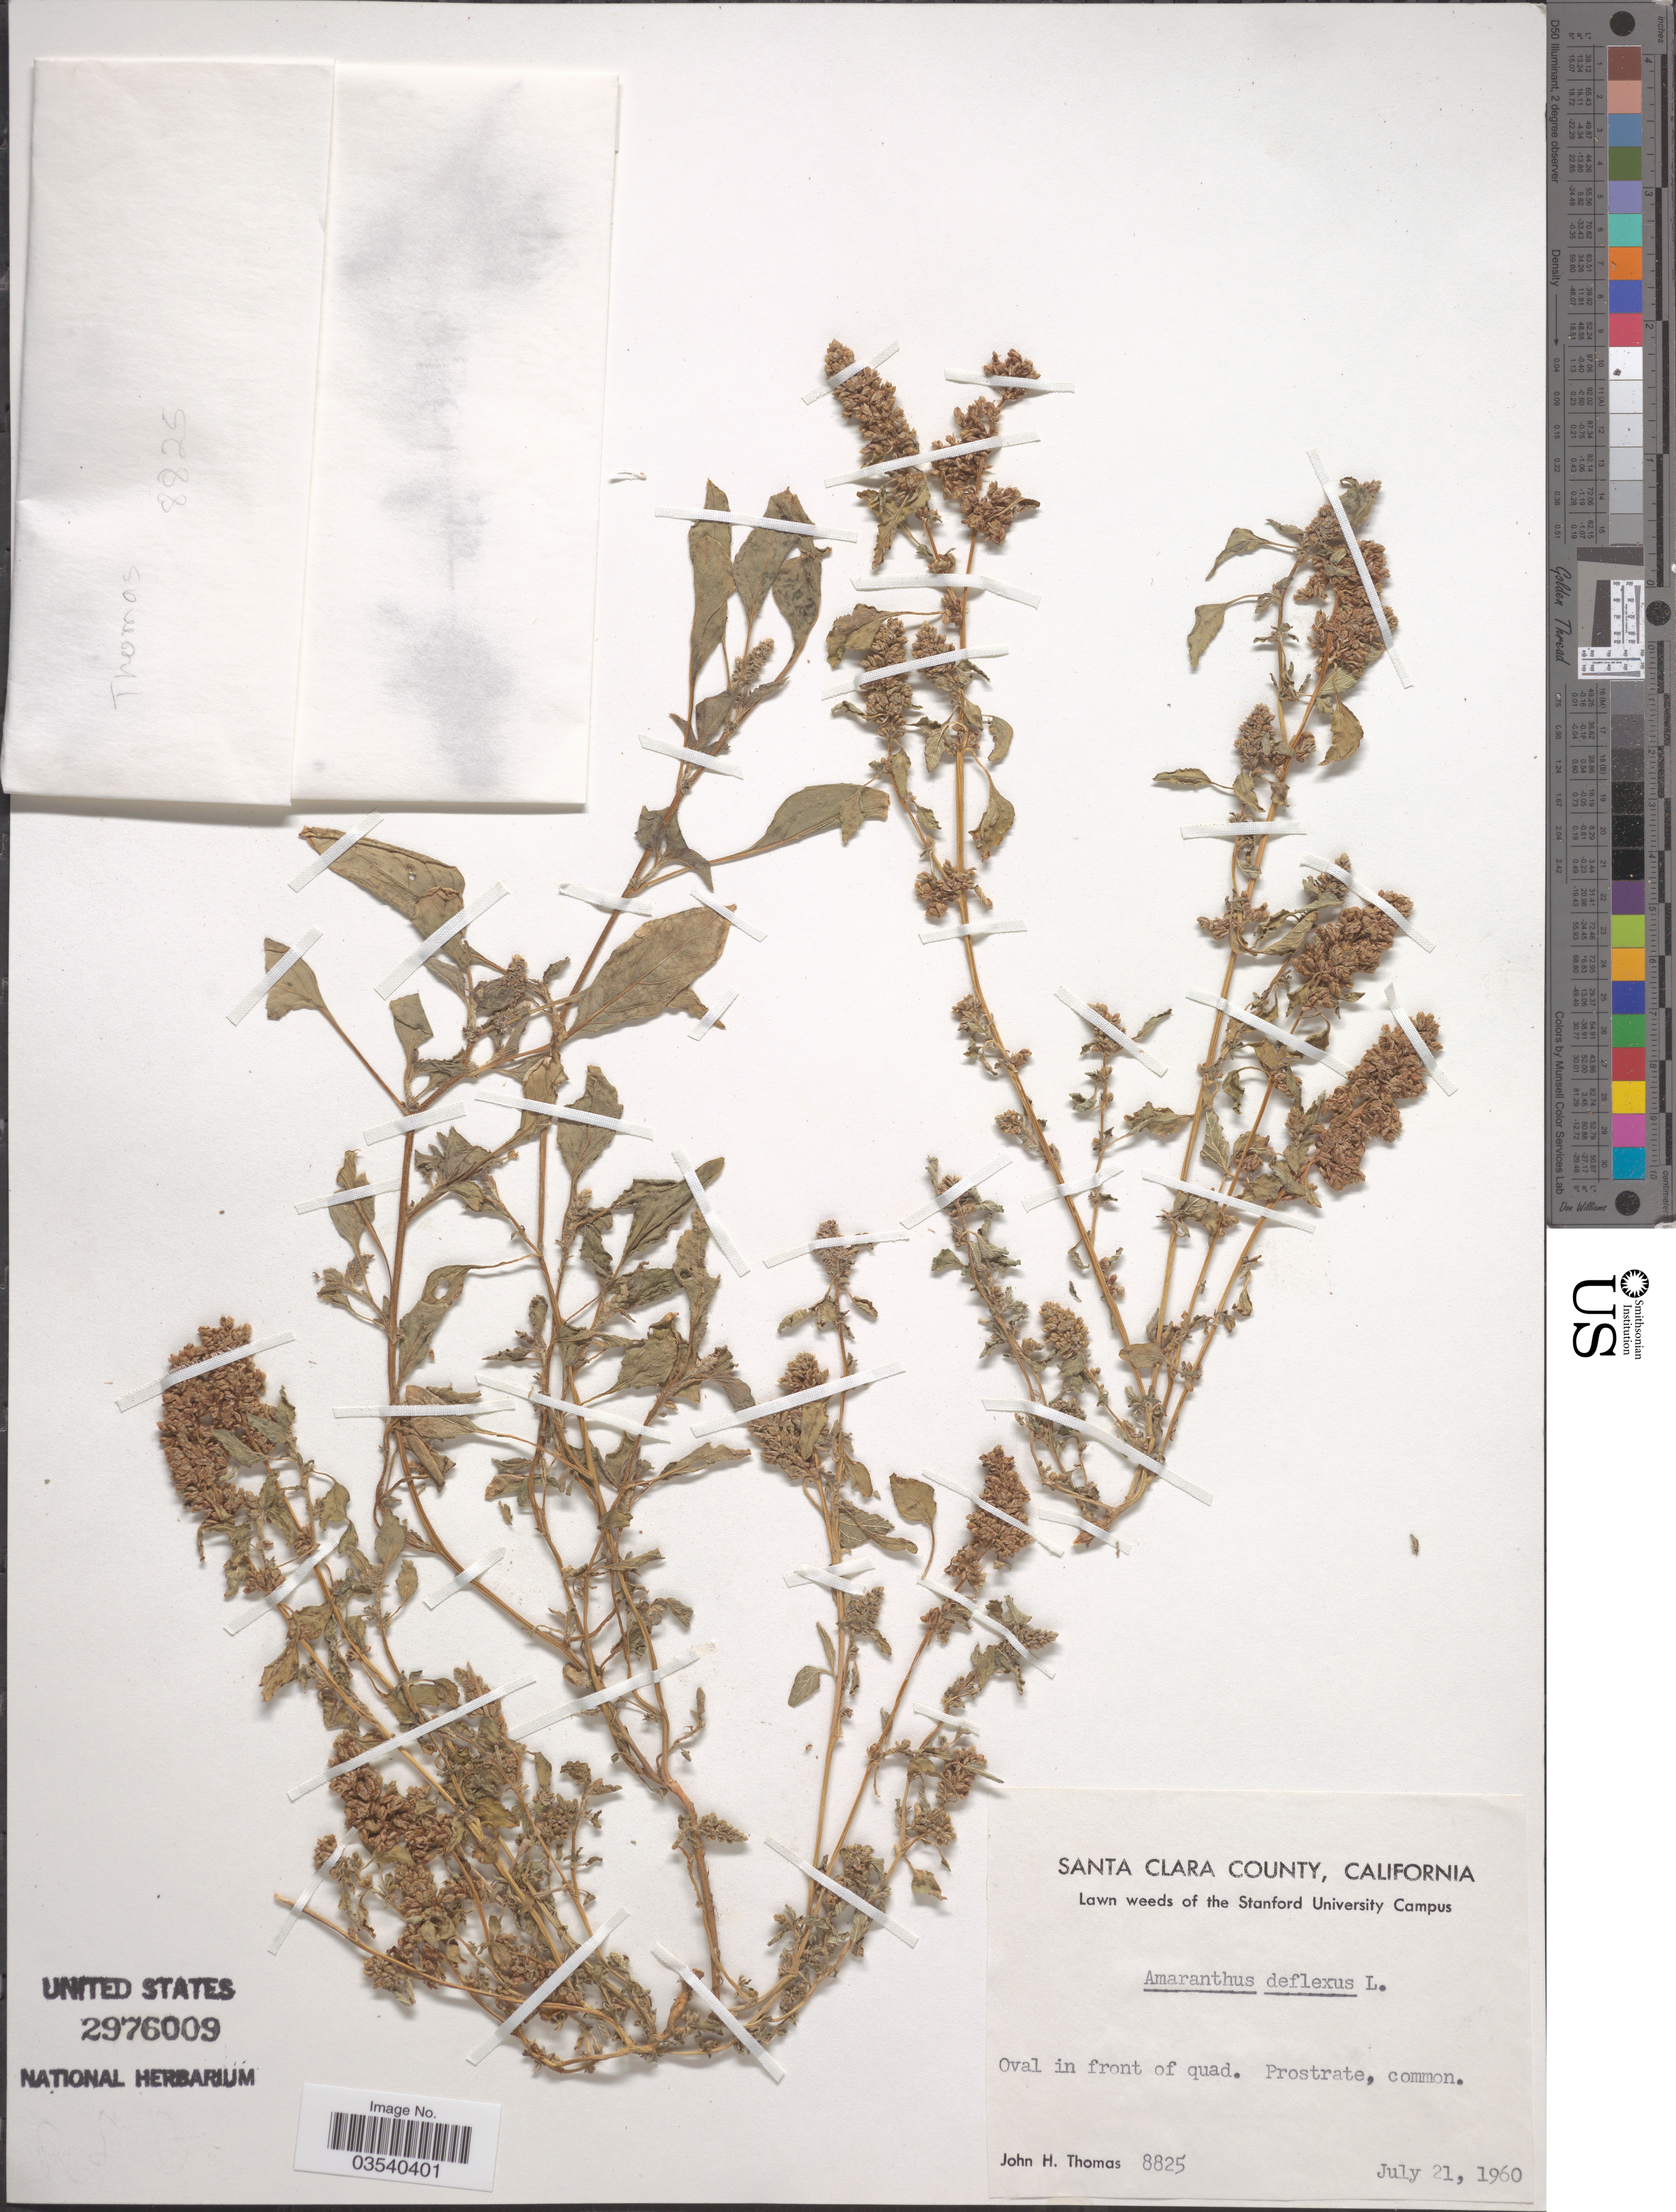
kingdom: Plantae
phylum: Tracheophyta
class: Magnoliopsida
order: Caryophyllales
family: Amaranthaceae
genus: Amaranthus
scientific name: Amaranthus deflexus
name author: L.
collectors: J. H. Thomas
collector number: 8825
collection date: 1960-07-21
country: United States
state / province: California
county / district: Santa Clara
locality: Santa Clara County. Oval in front of quad.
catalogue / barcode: US 2976009